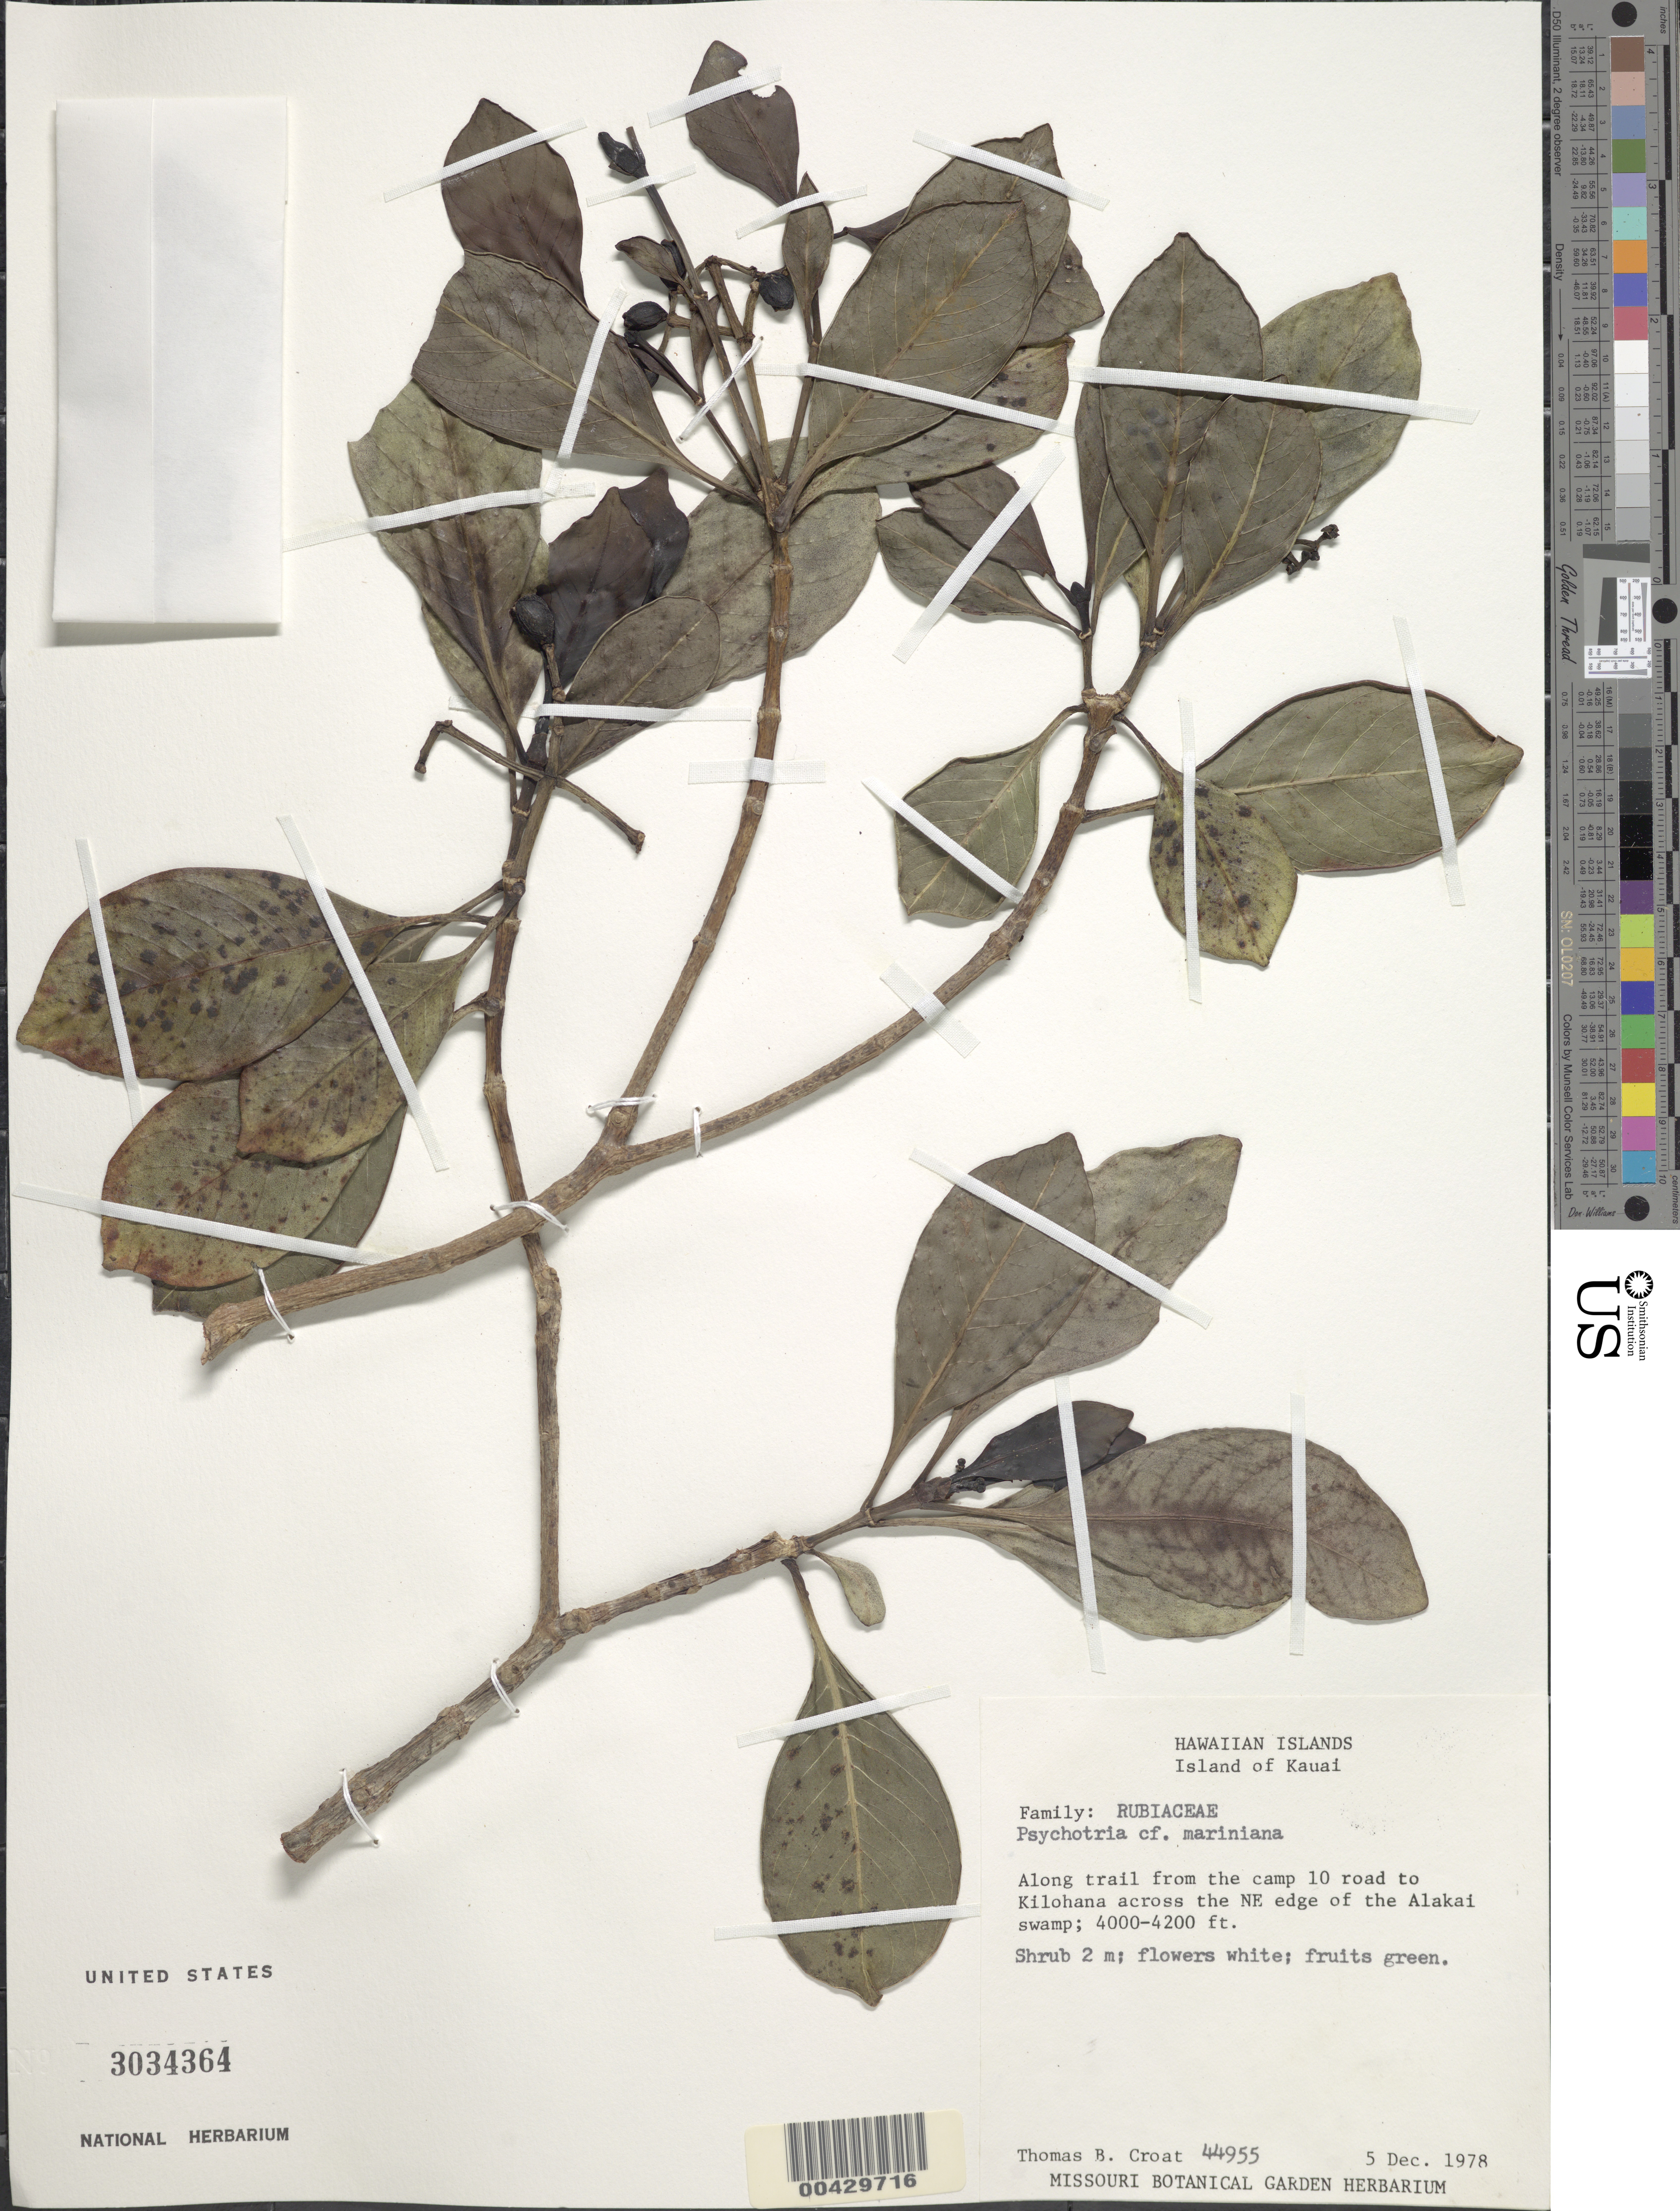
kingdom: Plantae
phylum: Tracheophyta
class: Magnoliopsida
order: Gentianales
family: Rubiaceae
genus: Psychotria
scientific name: Psychotria mariniana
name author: (Cham. & Schltdl.) Fosberg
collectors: T. B. Croat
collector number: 44955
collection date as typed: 5 Dec 1978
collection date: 1978-12-05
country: United States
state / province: Hawaii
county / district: Kauai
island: Kaua'i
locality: Along trail from the camp 10 road to Kilohana across the NE edge of Alakai swamp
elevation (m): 1219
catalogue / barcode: US 3034364